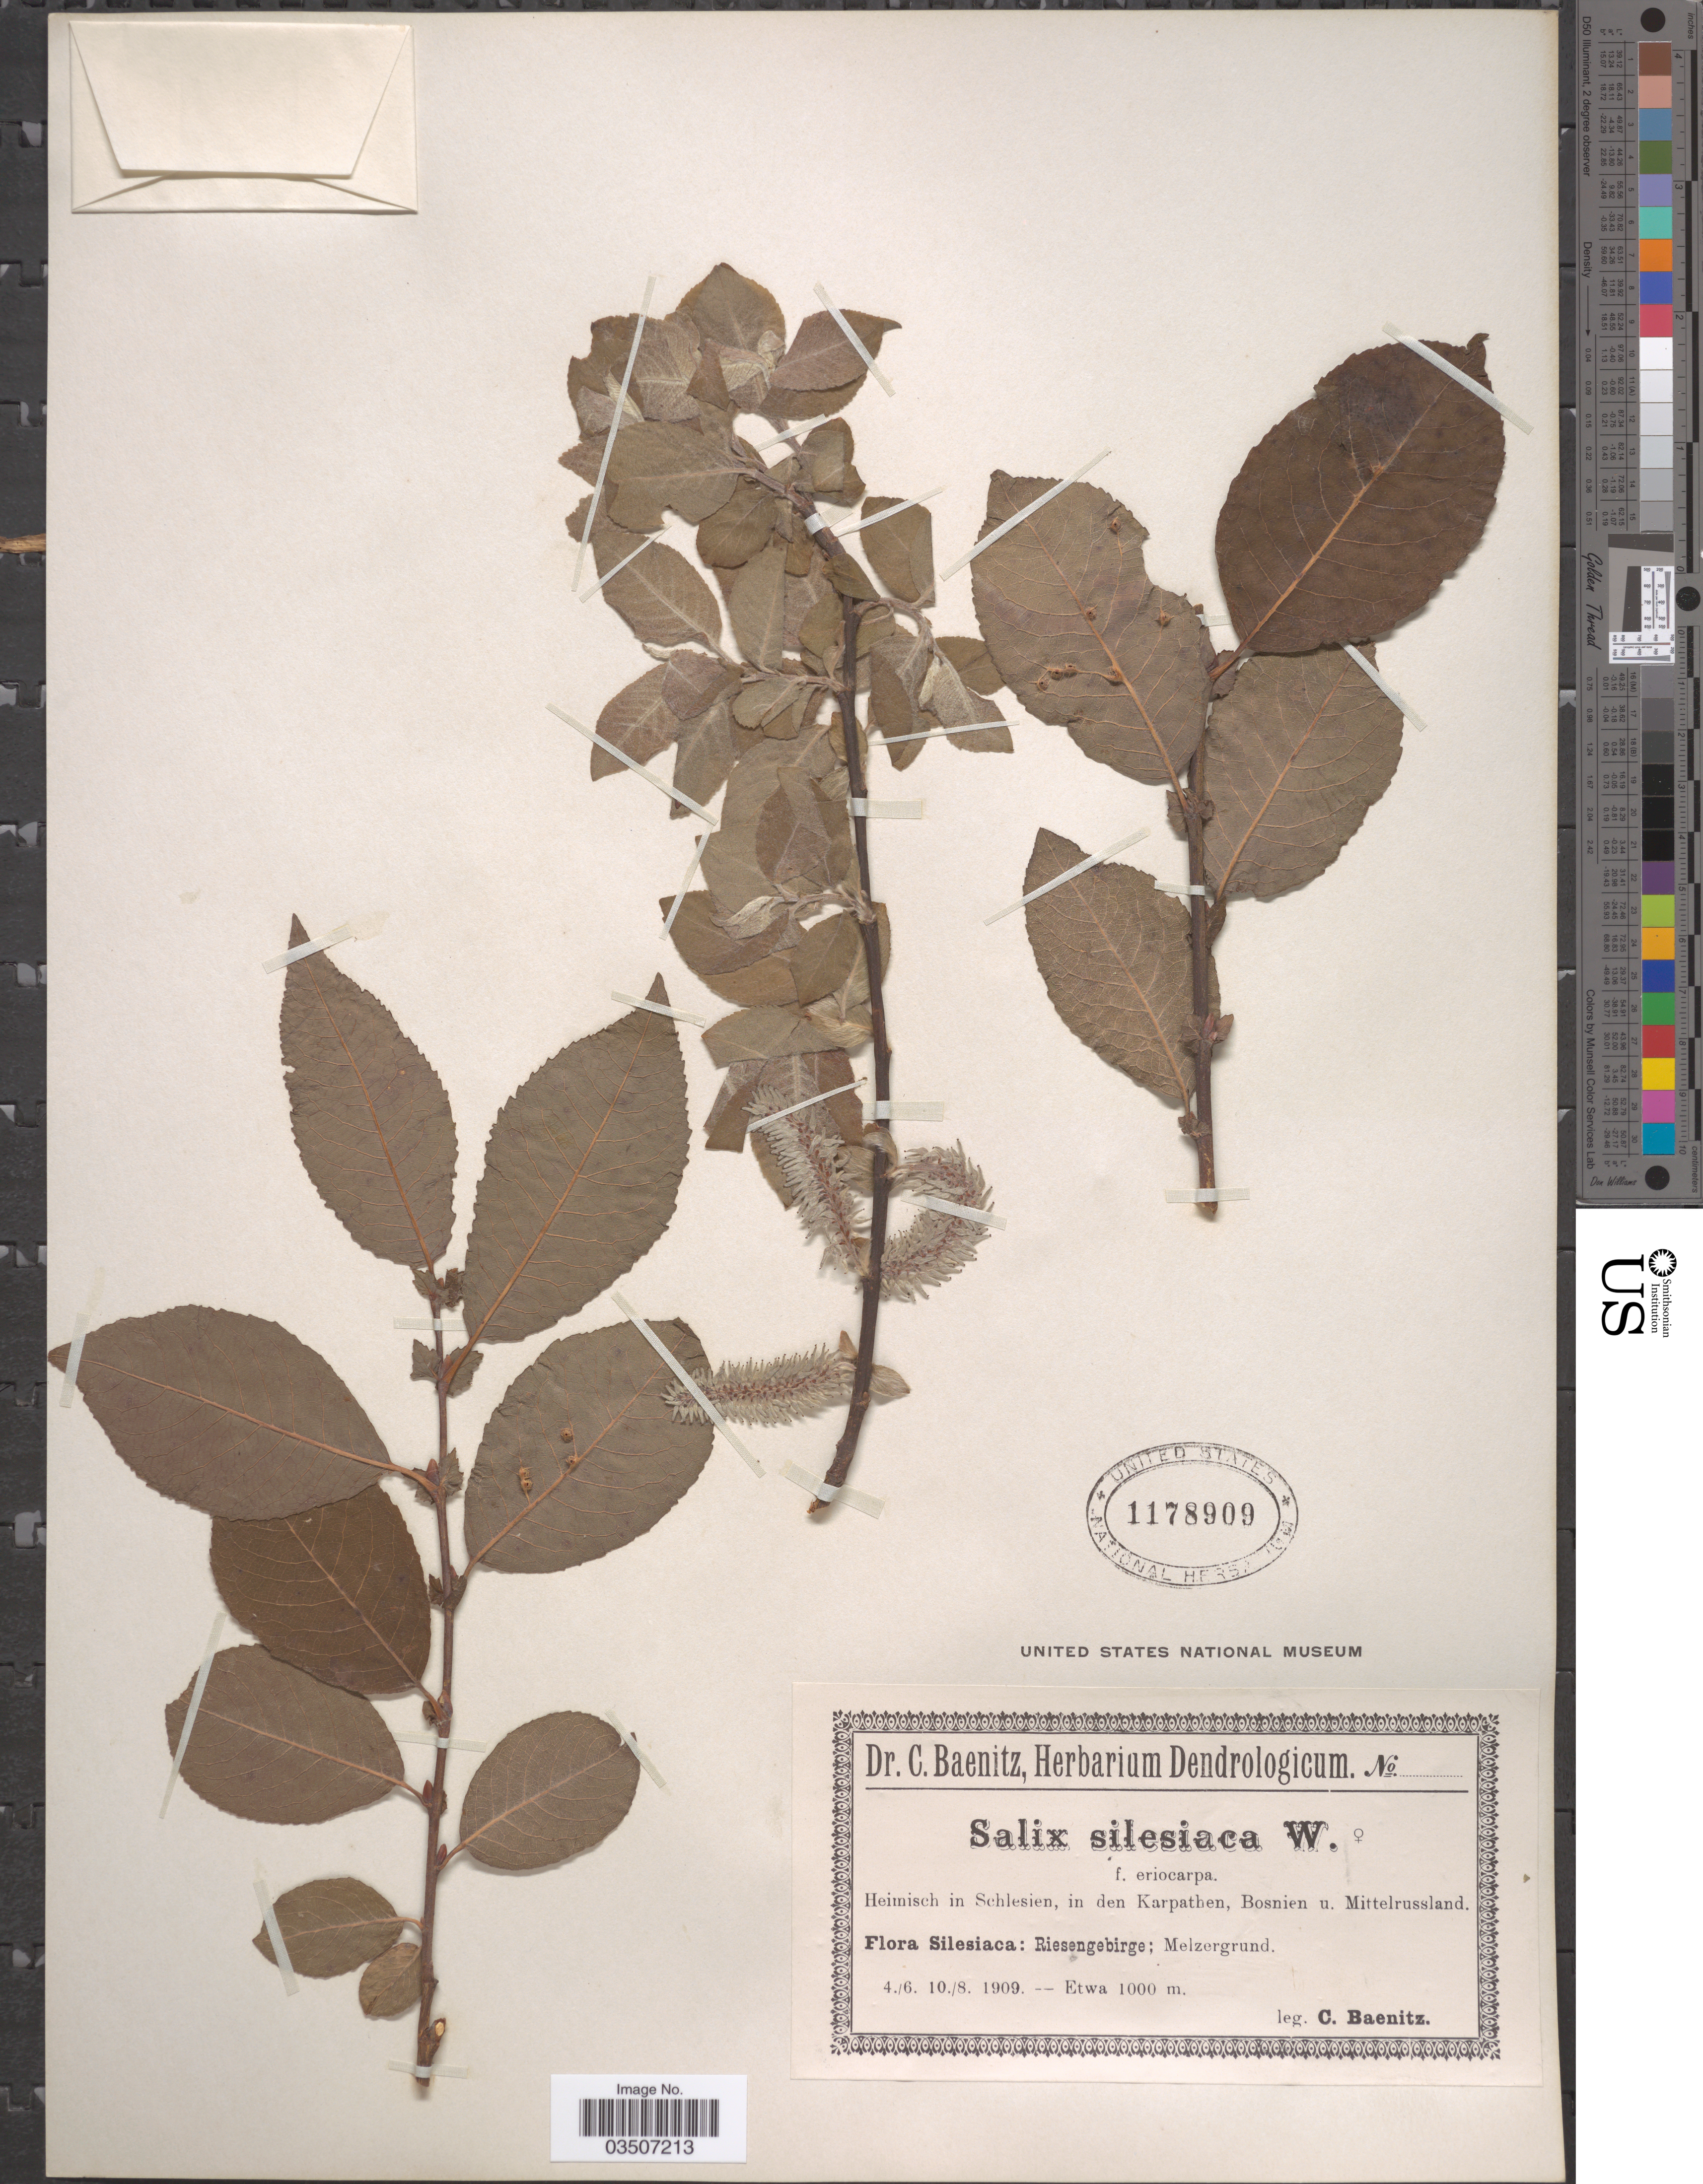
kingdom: Plantae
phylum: Tracheophyta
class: Magnoliopsida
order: Malpighiales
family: Salicaceae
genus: Salix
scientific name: Salix silesiaca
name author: Willd.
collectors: C. G. Baenitz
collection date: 1909-06-04/1909-08-10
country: Poland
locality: Silesiaca: Riesengebirge; Melzergrund. Etwa.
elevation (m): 1000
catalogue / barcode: US 1178909